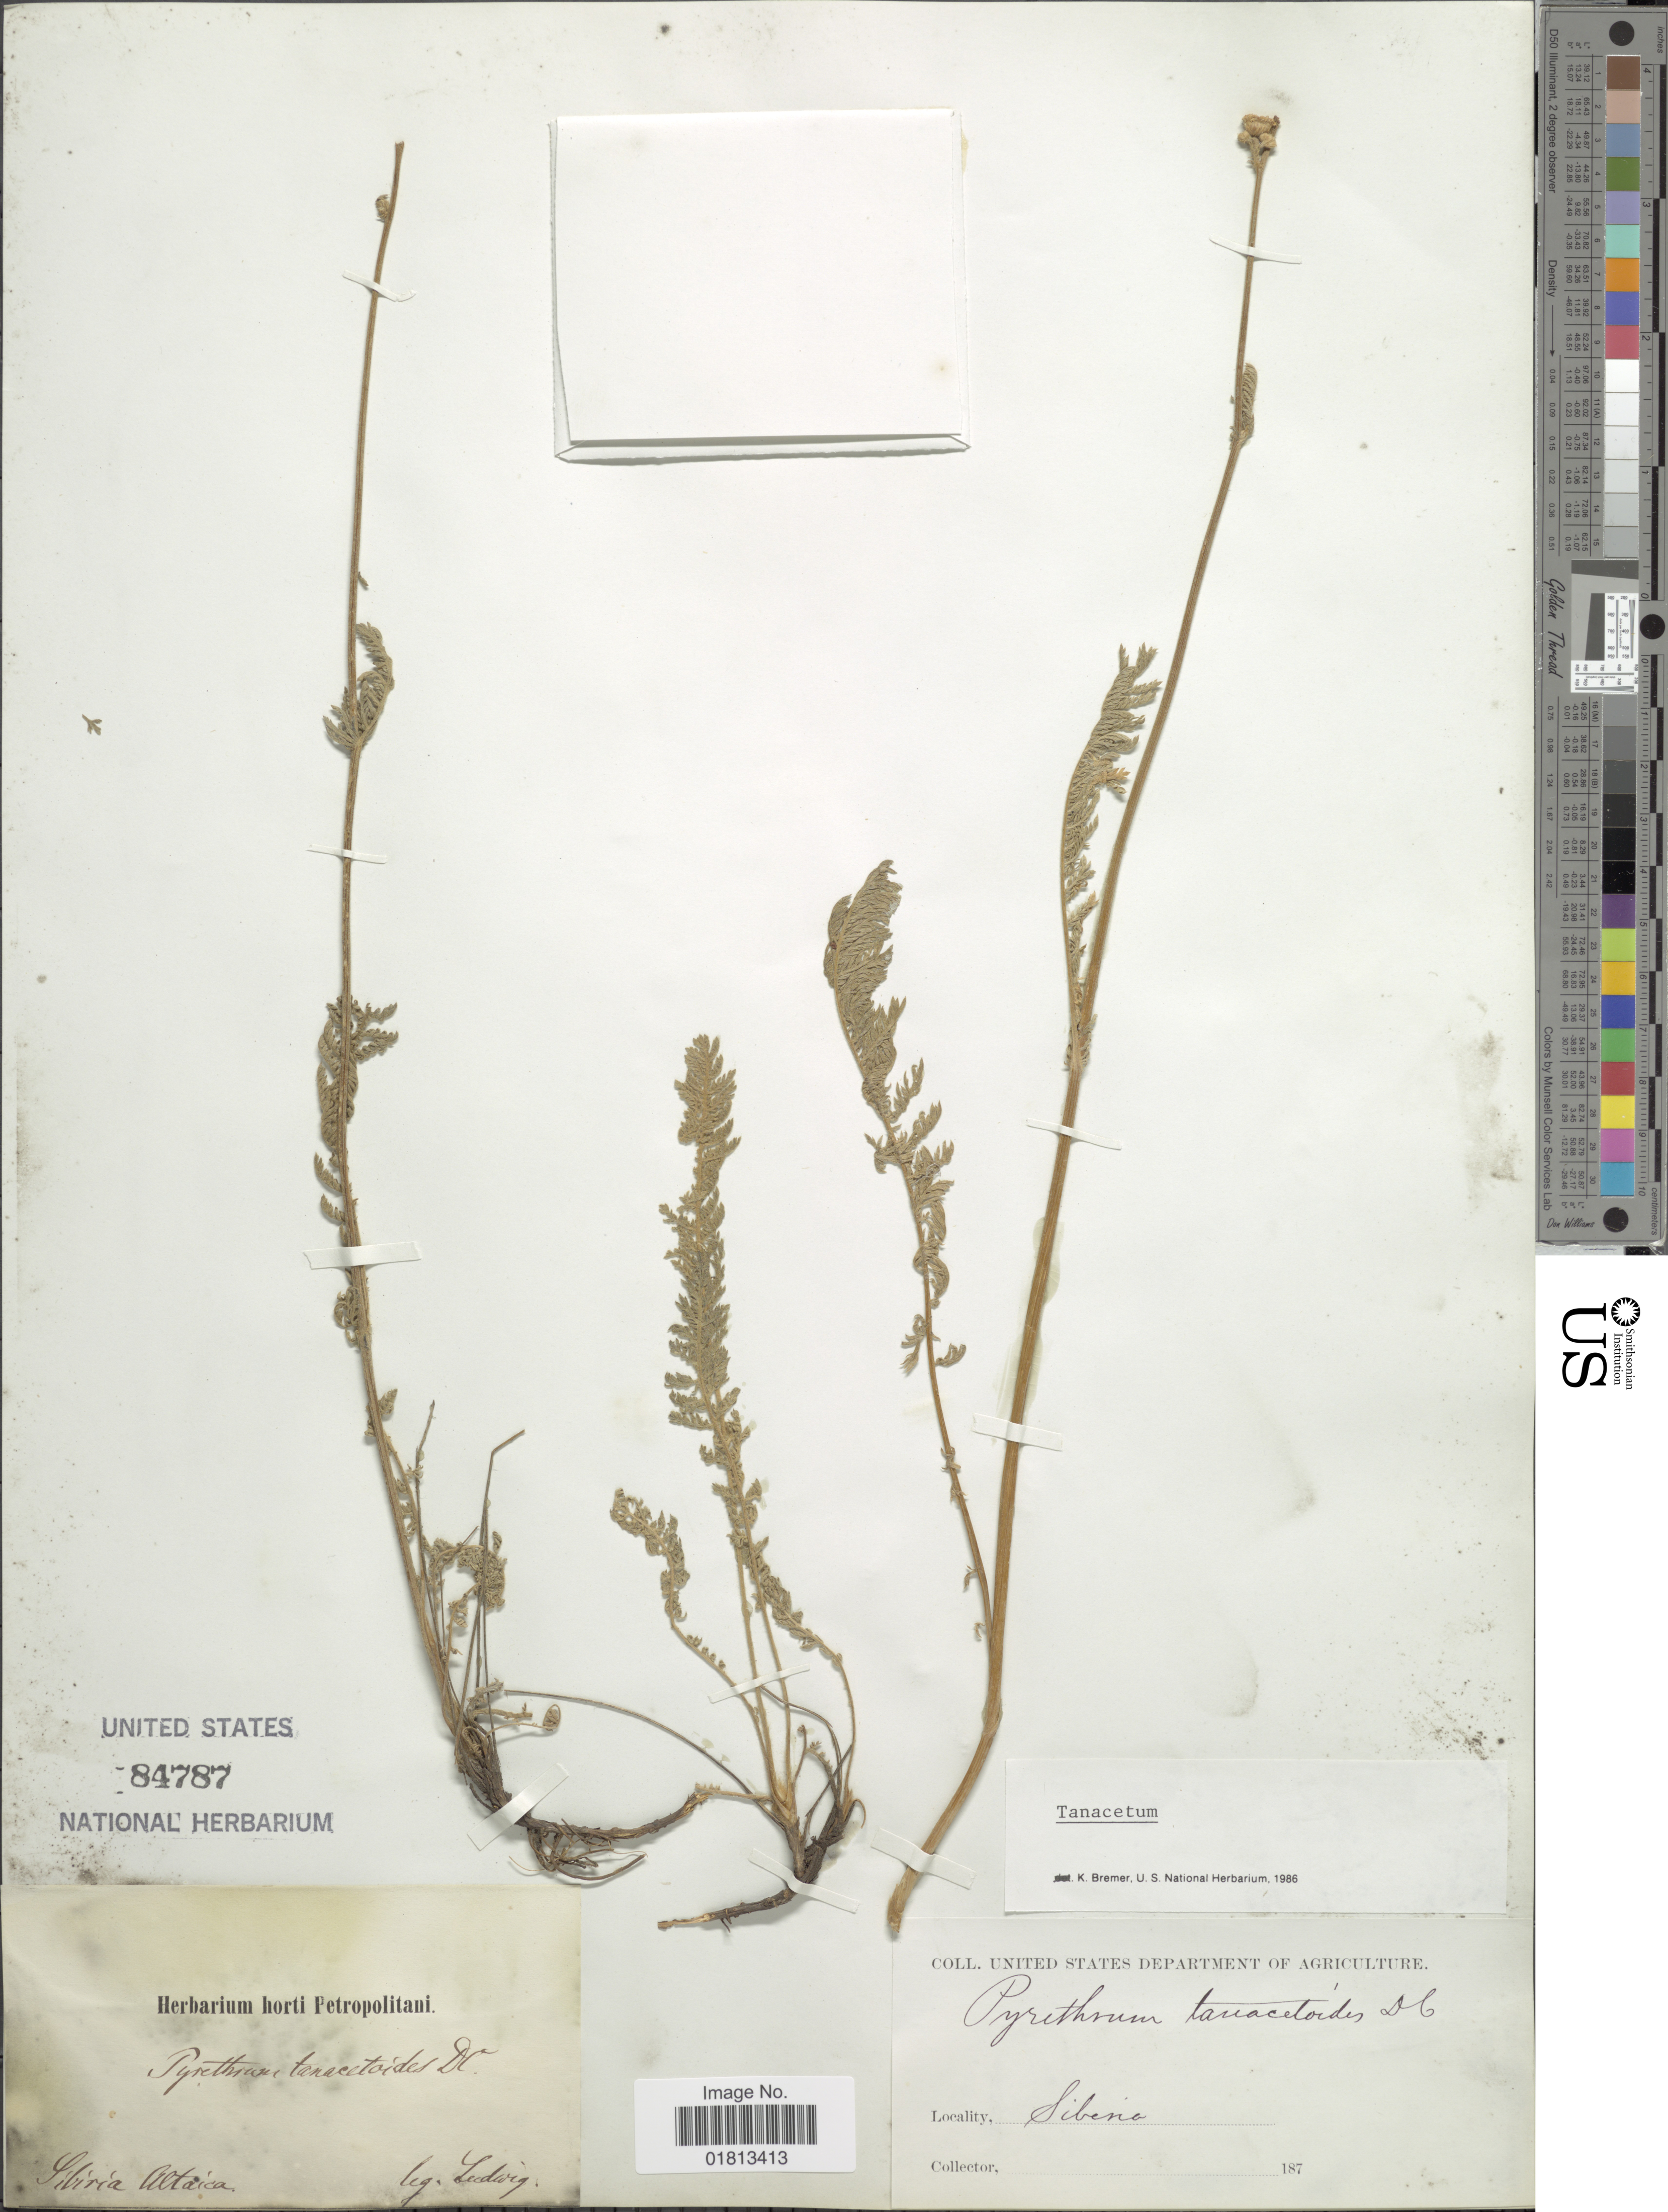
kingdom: Plantae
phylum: Tracheophyta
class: Magnoliopsida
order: Asterales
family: Asteraceae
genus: Tanacetum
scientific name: Tanacetum tanacetoides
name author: DC.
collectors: Ludwig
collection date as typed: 187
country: Russian Federation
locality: Siberia Altaica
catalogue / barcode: US 84787